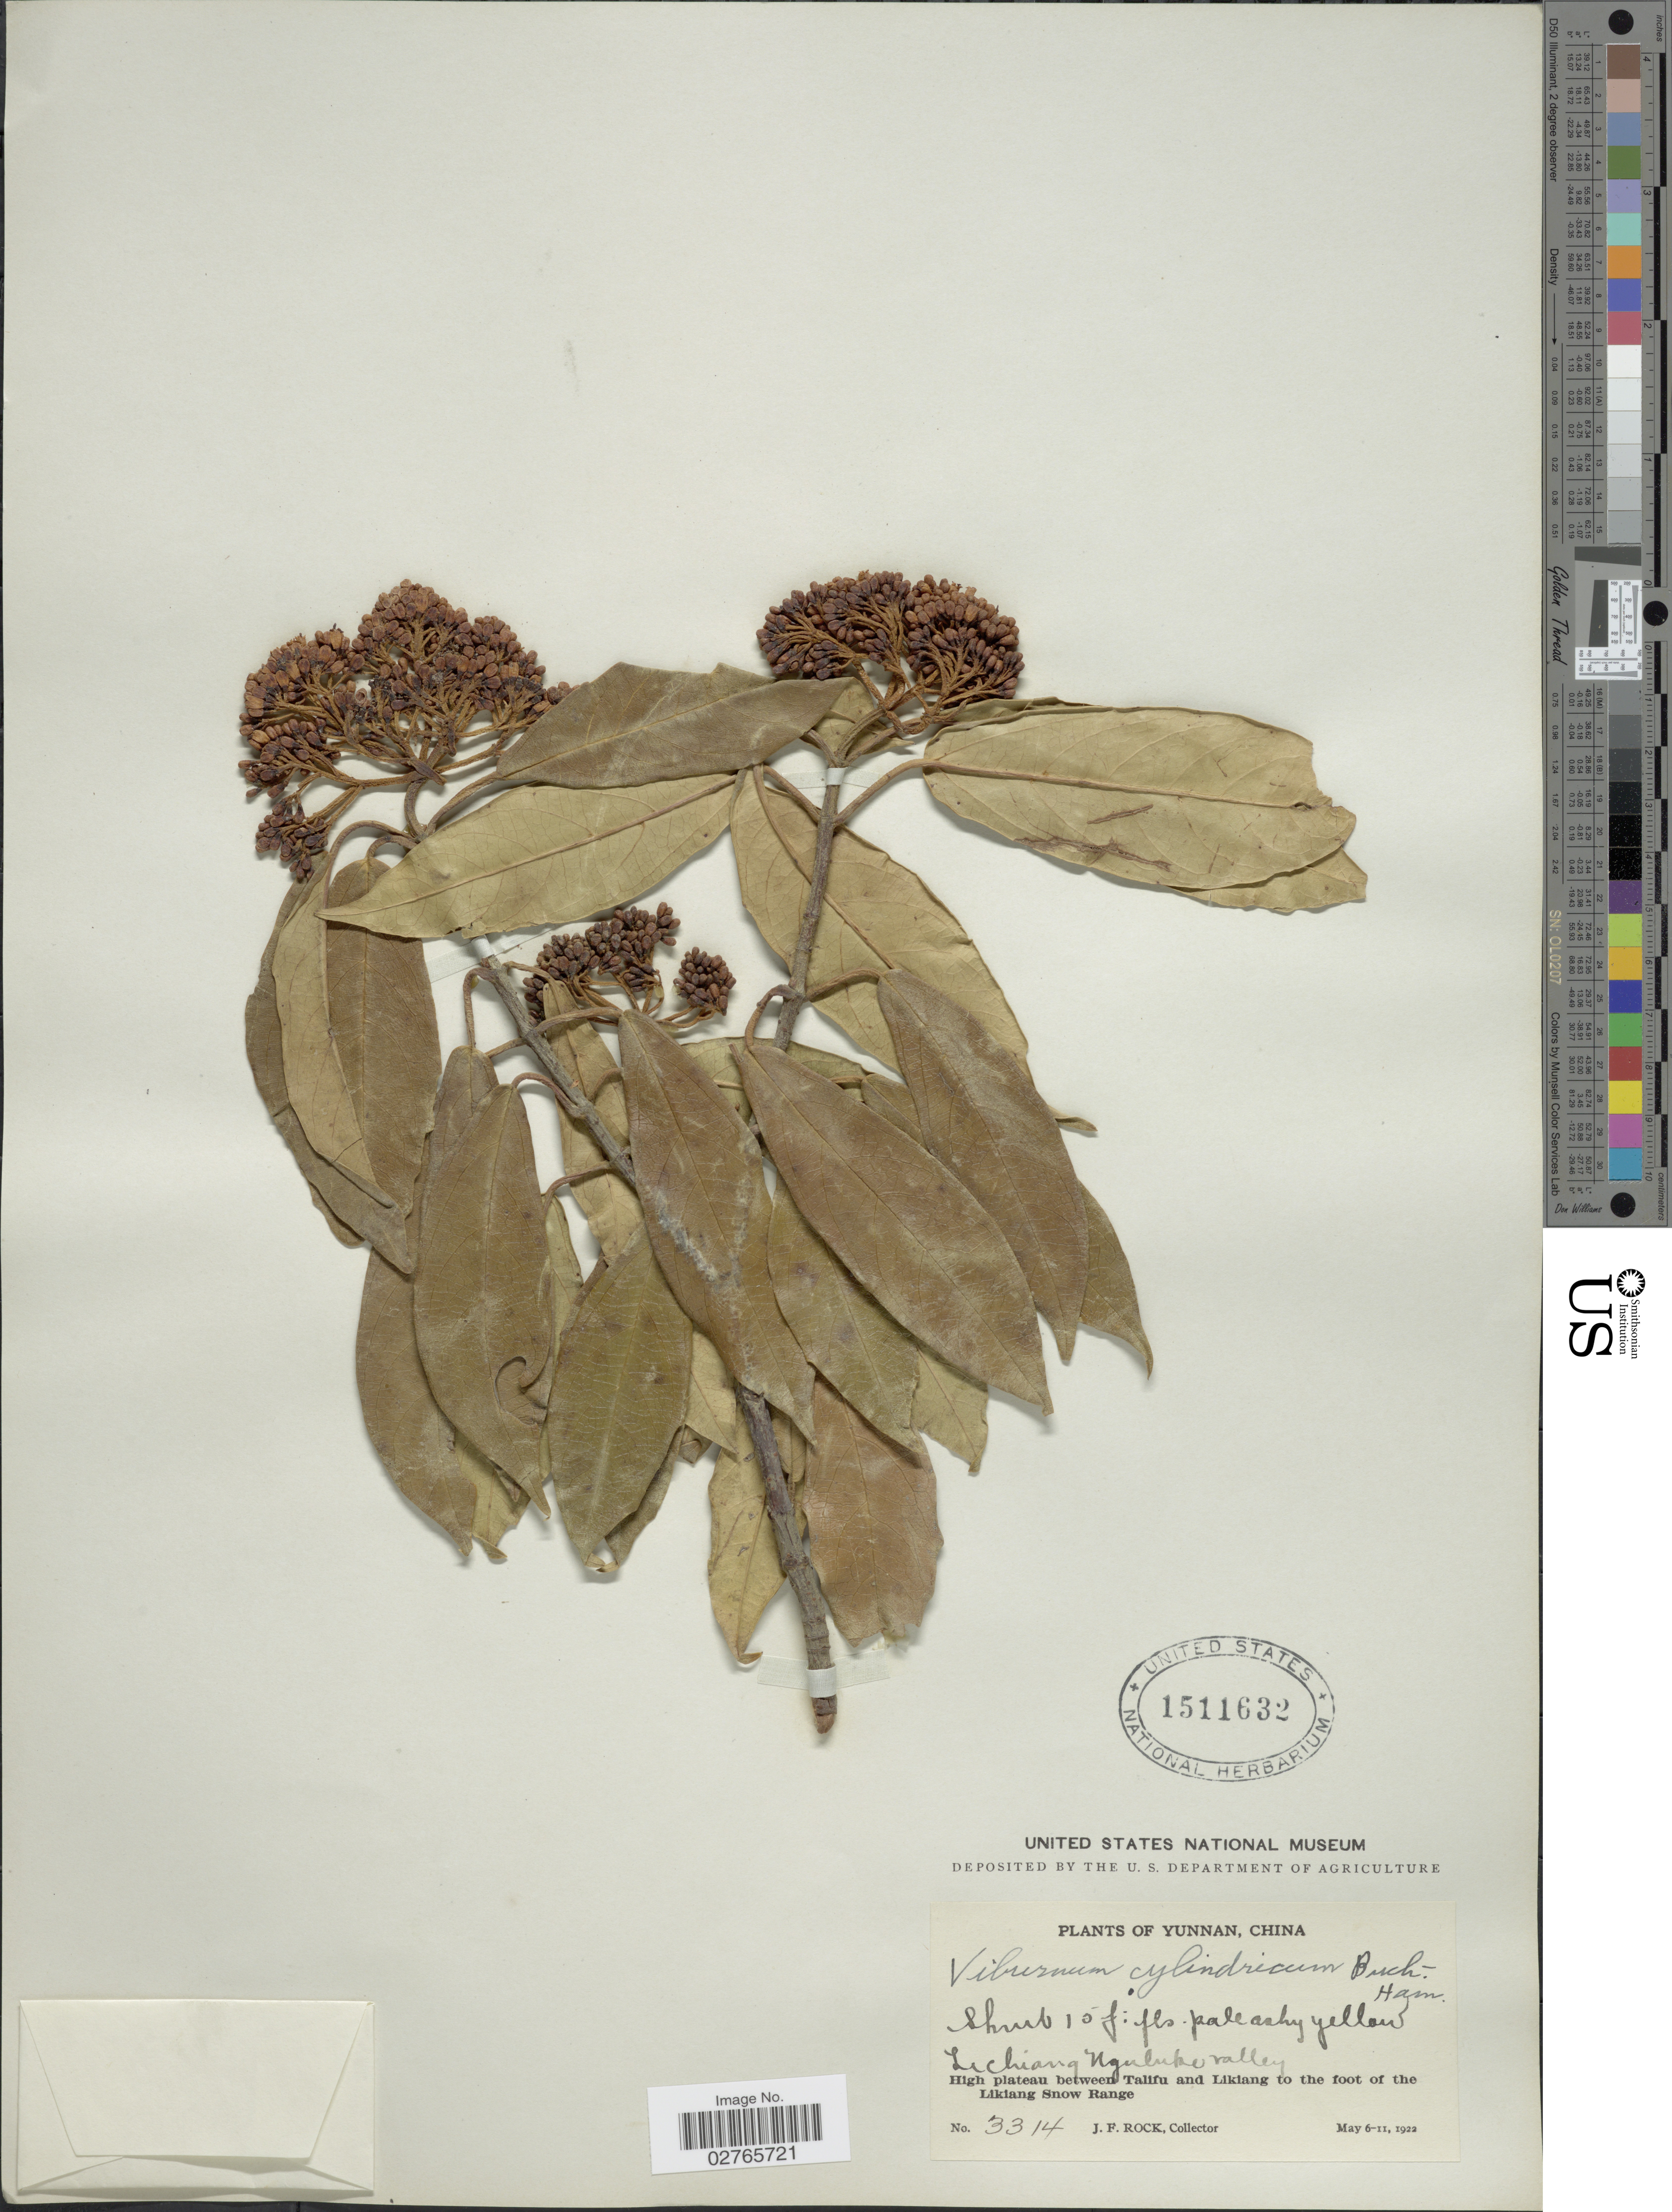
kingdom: Plantae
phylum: Tracheophyta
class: Magnoliopsida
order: Dipsacales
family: Viburnaceae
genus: Viburnum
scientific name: Viburnum cylindricum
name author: Buch.-Ham.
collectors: J. Rock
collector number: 3314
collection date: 1922-05-06/1922-05-11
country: China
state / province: Yunnan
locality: Lichiang Nguluke valley. High plateau between Talifu and Likiang to the foot of the Likiang Snow Range.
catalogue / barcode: US 1511632